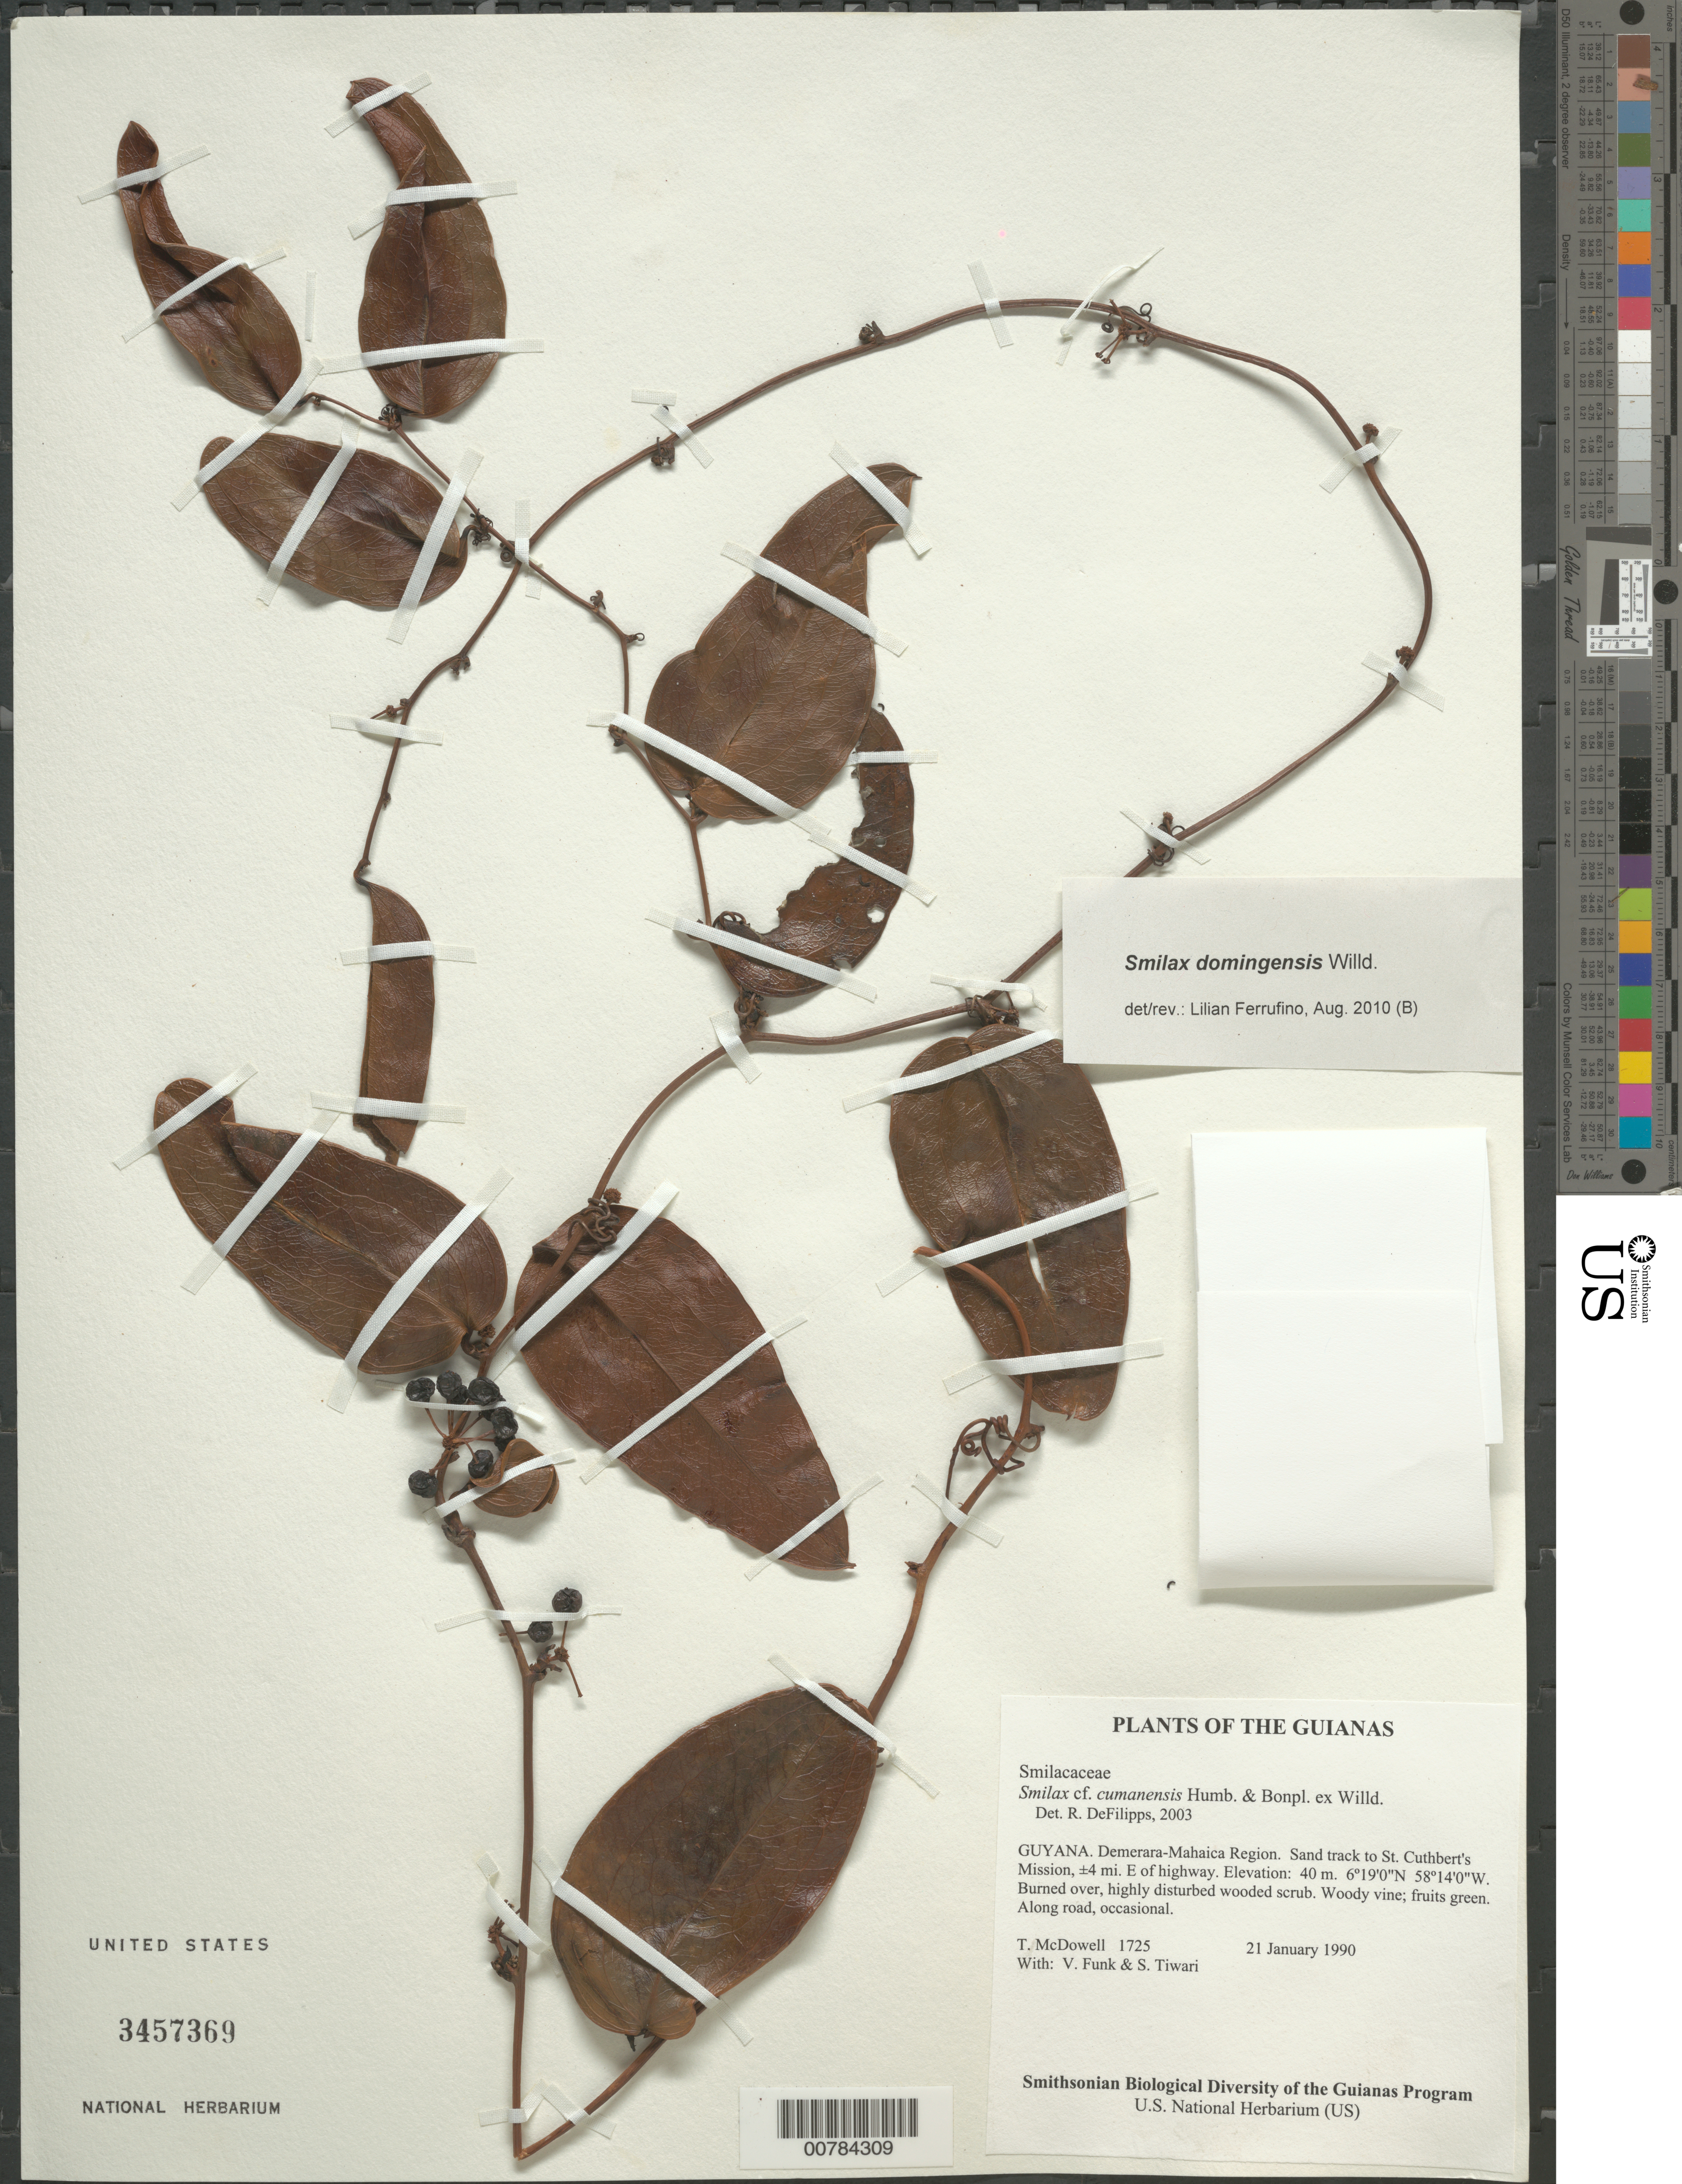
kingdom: Plantae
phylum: Tracheophyta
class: Liliopsida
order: Liliales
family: Smilacaceae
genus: Smilax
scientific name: Smilax domingensis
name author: Willd.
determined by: Ferrufino, L., (USJ), Herbario Universidad de Costa Rica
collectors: T. McDowell, V. Funk & S. Tiwari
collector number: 1725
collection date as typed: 21 January 1990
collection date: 1990-01-21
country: Guyana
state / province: Demerara-Mahaica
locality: Sand track to St. Cuthbert's Mission, ±4 mi. E of highway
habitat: Burned over, highly disturbed wooded scrub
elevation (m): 40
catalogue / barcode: US 3457369